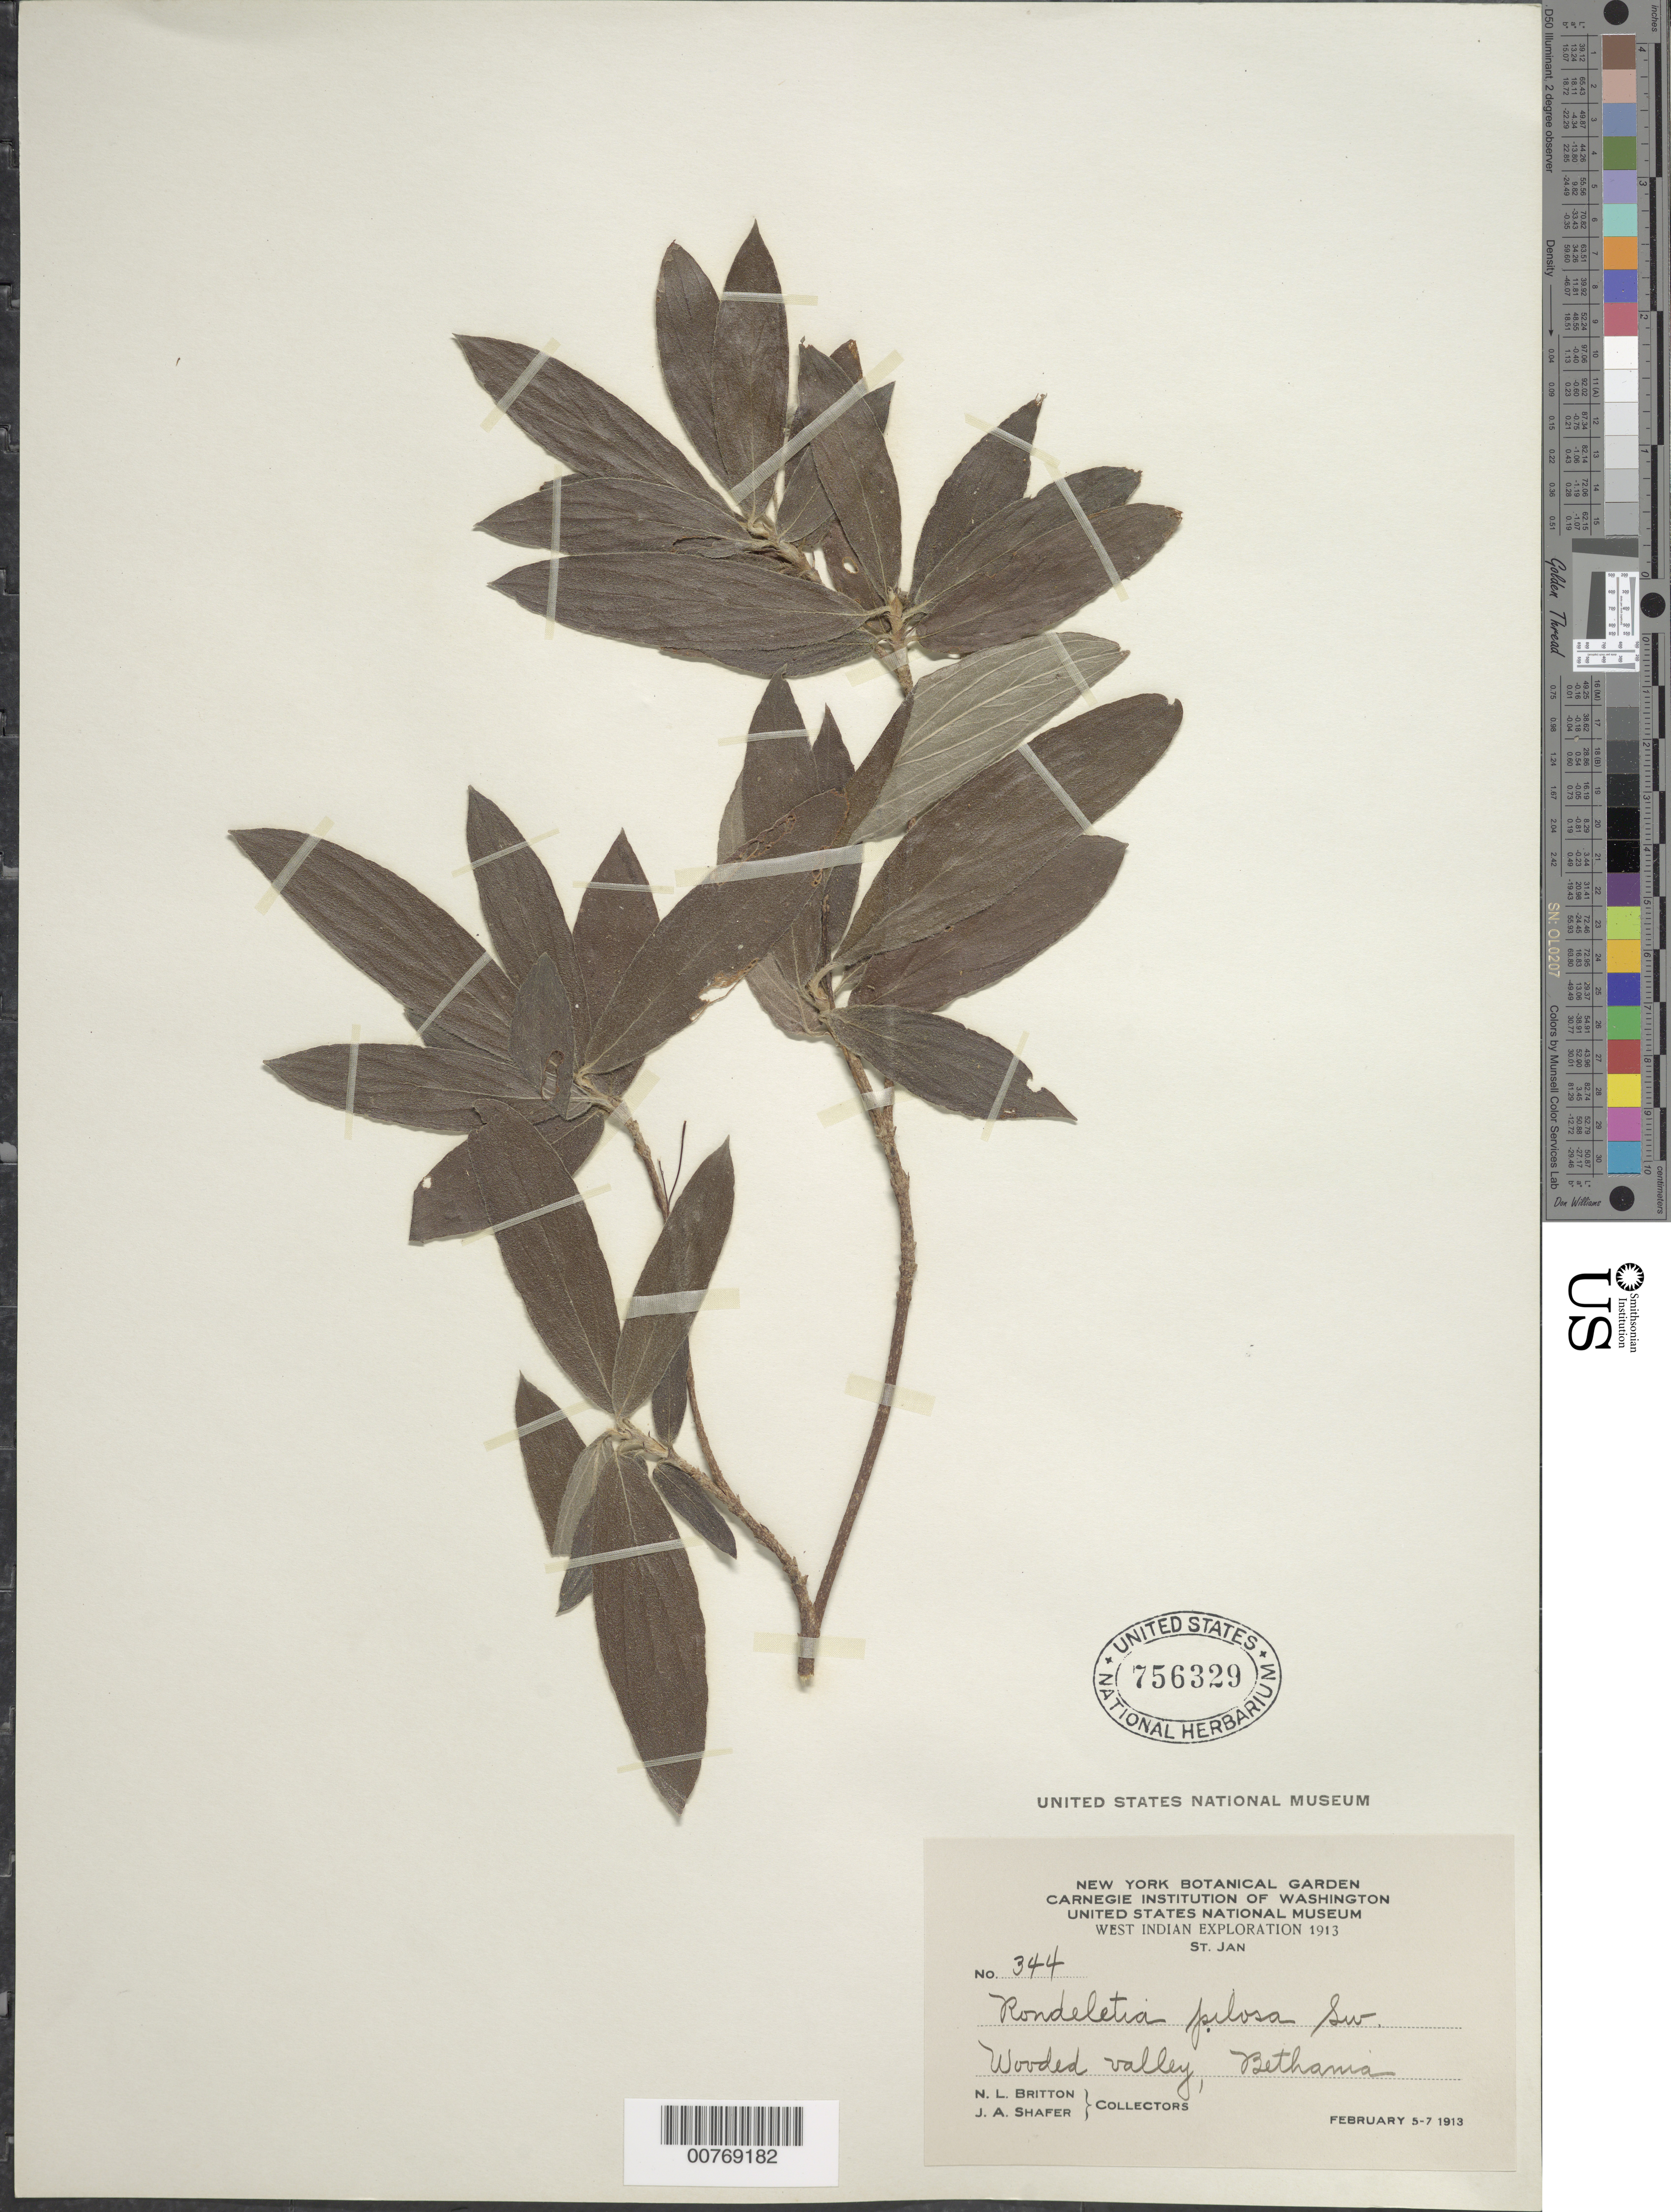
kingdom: Plantae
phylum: Tracheophyta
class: Magnoliopsida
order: Gentianales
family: Rubiaceae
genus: Rondeletia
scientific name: Rondeletia pilosa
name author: Sw.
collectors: N. Britton & J. A. Shafer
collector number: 344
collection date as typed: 05 Feb 1913 to 07 Feb 1913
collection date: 1913-02-05/1913-02-07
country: U.S. Virgin Islands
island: St. John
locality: Wooded valley, Bethania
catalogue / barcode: US 756329